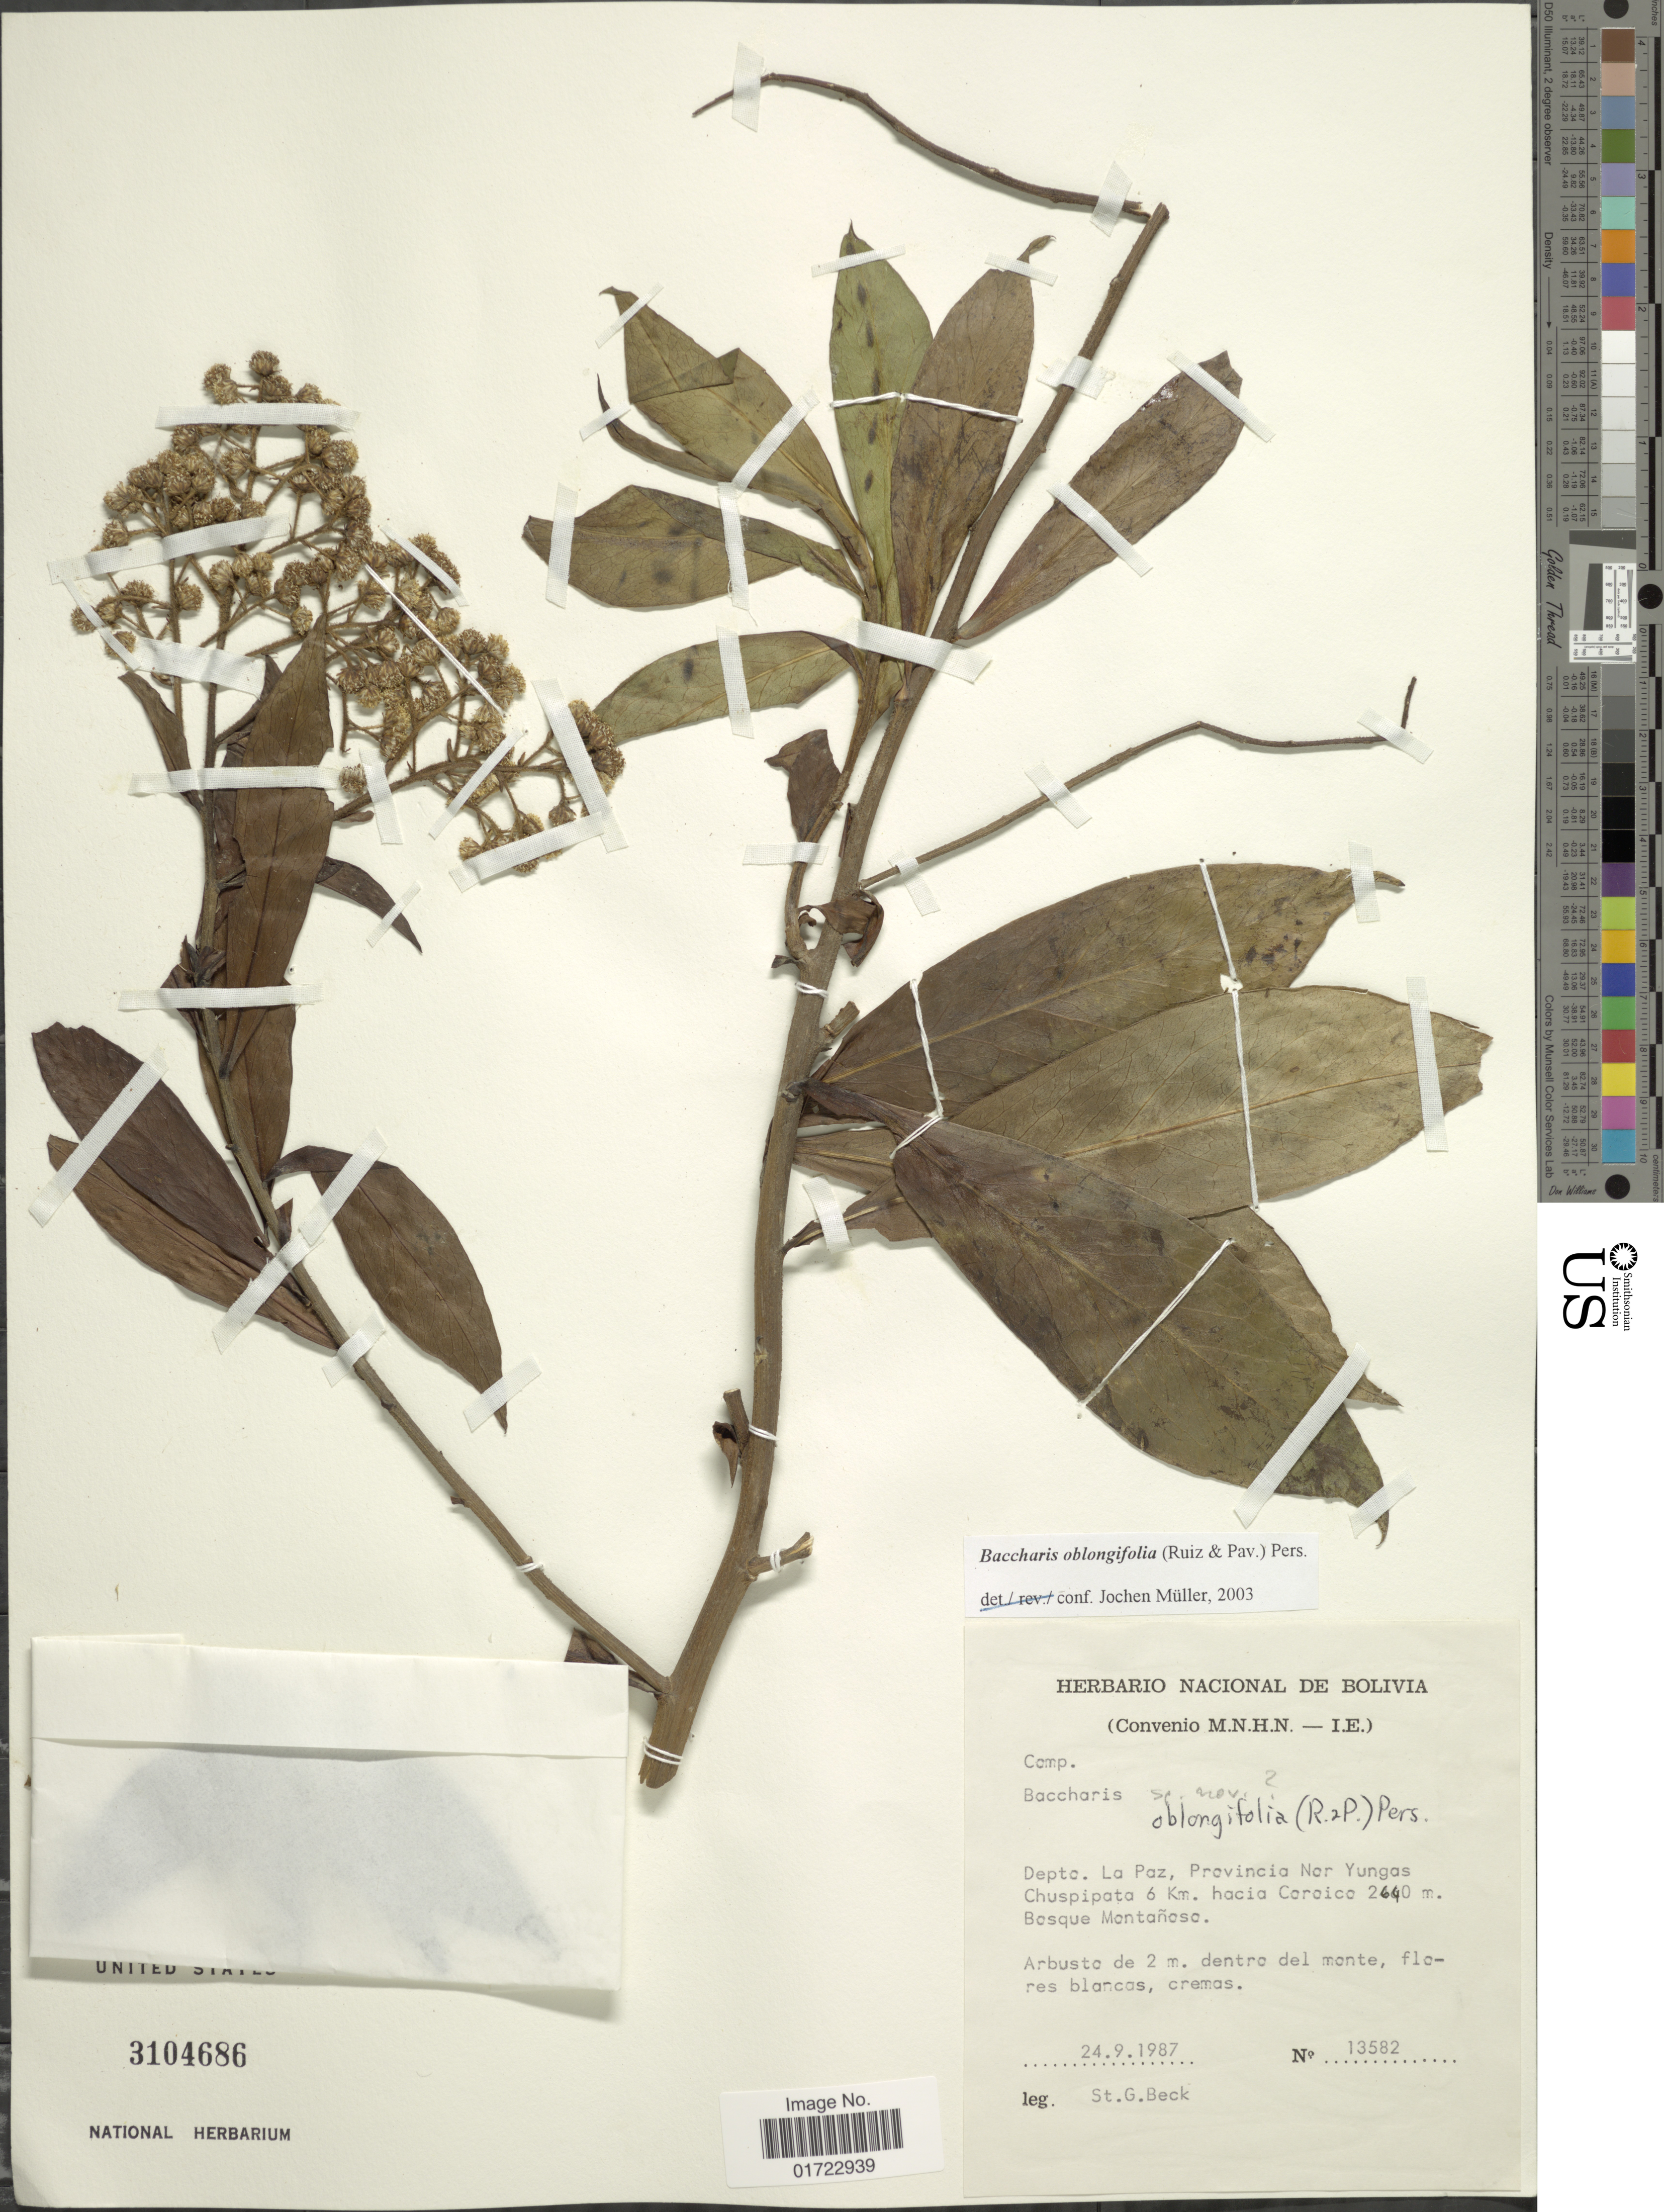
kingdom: Plantae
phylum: Tracheophyta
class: Magnoliopsida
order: Asterales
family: Asteraceae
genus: Baccharis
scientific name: Baccharis oblongifolia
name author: (Ruiz & Pav.) Pers.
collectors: S. G. Beck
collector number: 13582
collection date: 1987-09-24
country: Bolivia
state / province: La Paz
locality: Provincia Nor Yungas. Chusipata 6 Km. hacia Coroico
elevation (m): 2640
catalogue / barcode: US 3104686